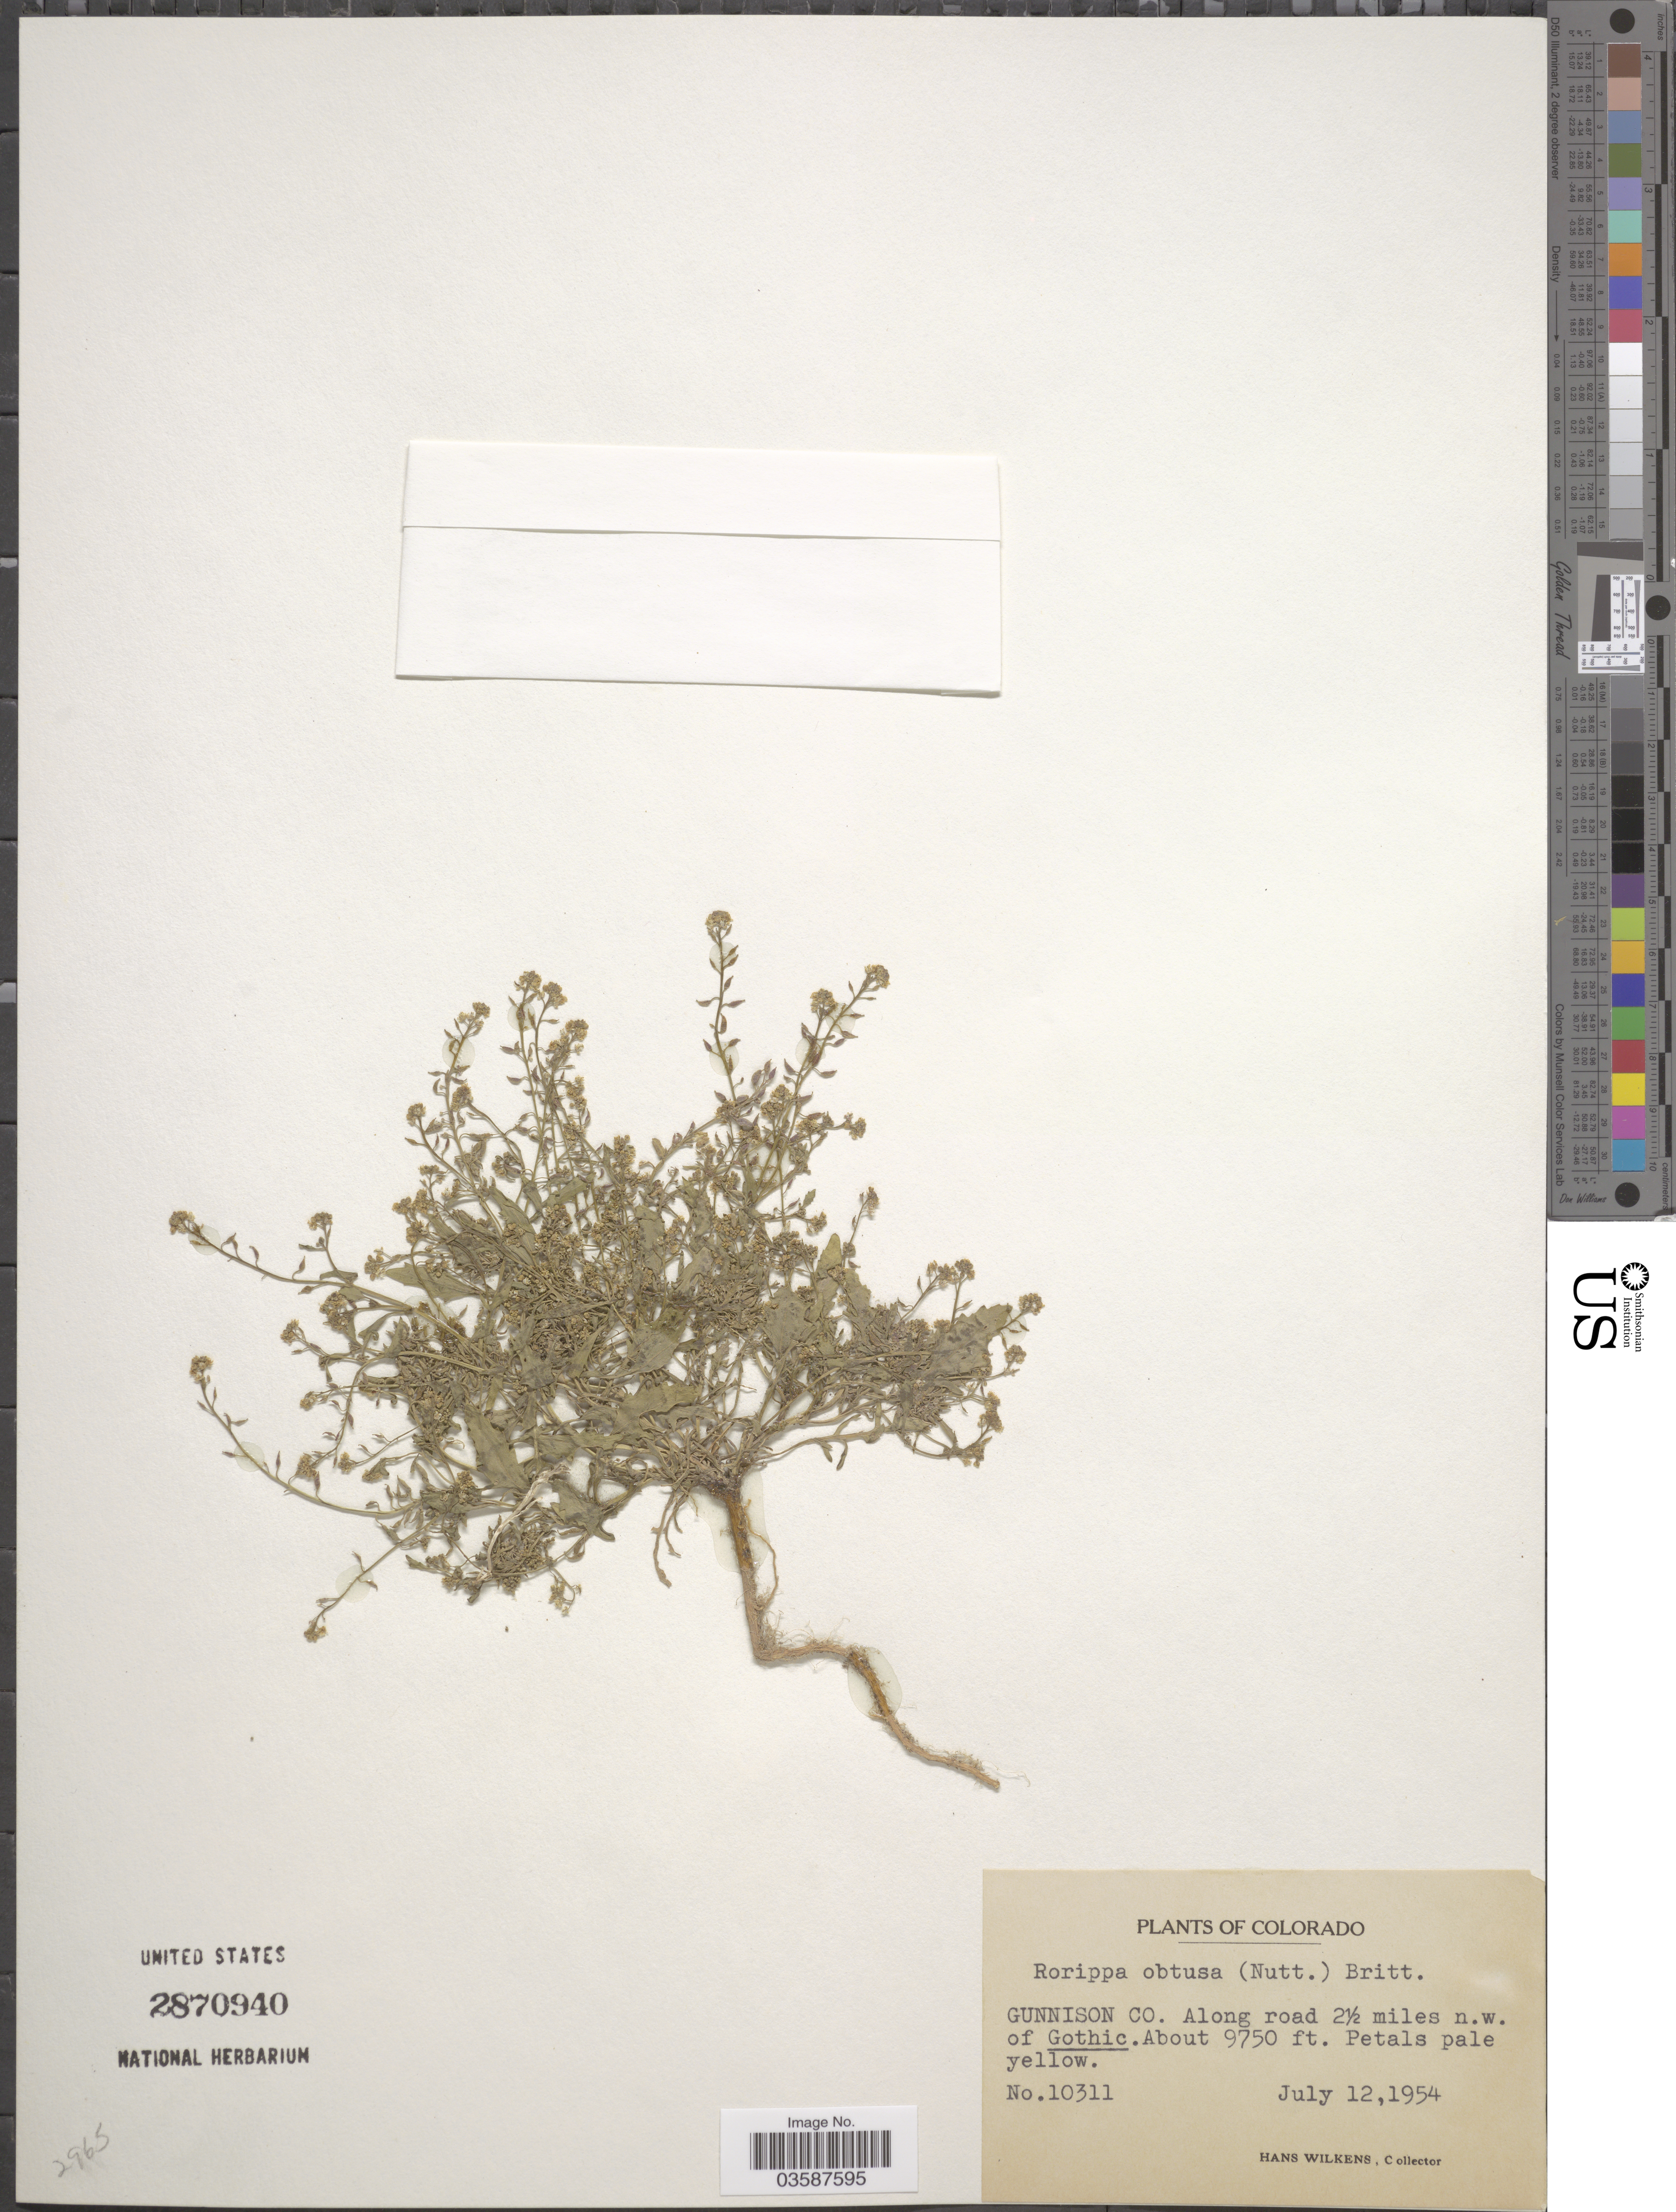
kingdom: Plantae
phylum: Tracheophyta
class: Magnoliopsida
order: Brassicales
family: Brassicaceae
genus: Rorippa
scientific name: Rorippa teres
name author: (Michx.) Stuckey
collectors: H. Wilkens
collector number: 10311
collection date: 1954-07-12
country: United States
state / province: Colorado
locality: Gunnison Co. Along road 2½ miles n.w. of Gothic.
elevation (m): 2972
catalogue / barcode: US 2870940